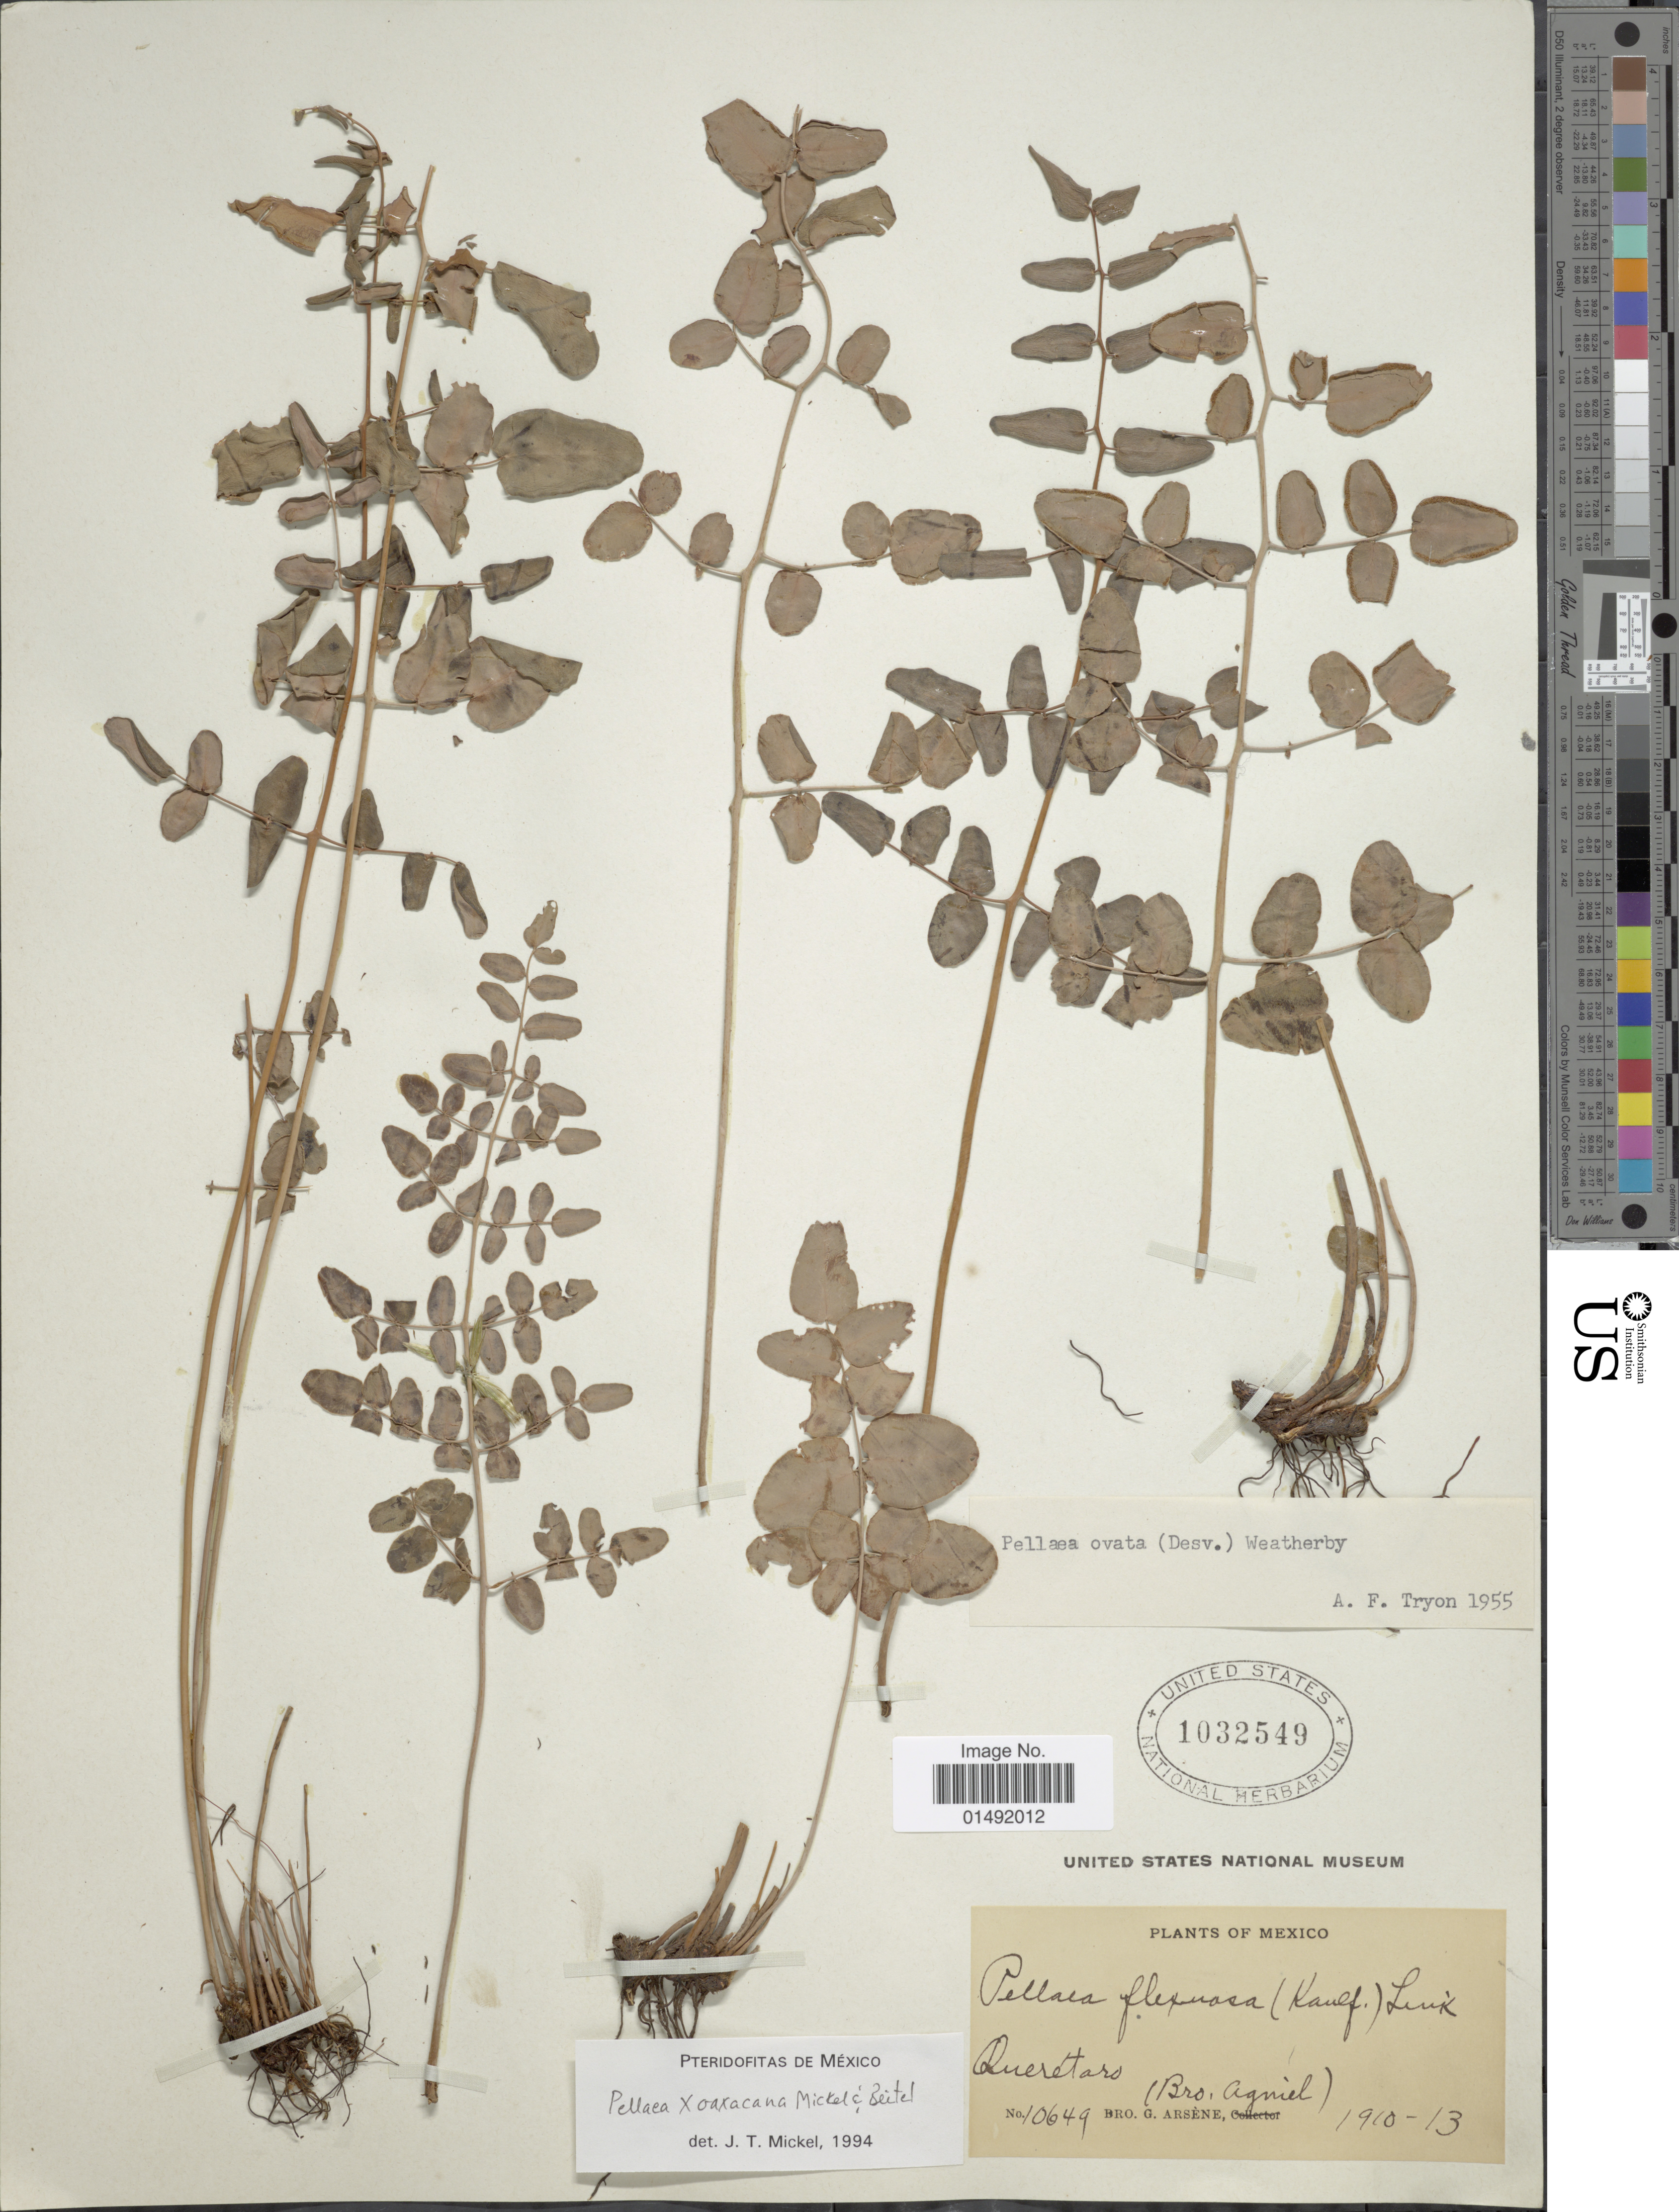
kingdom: Plantae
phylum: Tracheophyta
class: Polypodiopsida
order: Polypodiales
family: Pteridaceae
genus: Pellaea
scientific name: Pellaea x oaxacana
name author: Mickel & Beitel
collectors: Bro. G. Arsène & Bro. Agniel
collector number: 10649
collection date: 1910/1913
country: Mexico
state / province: Querétaro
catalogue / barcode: US 1032549